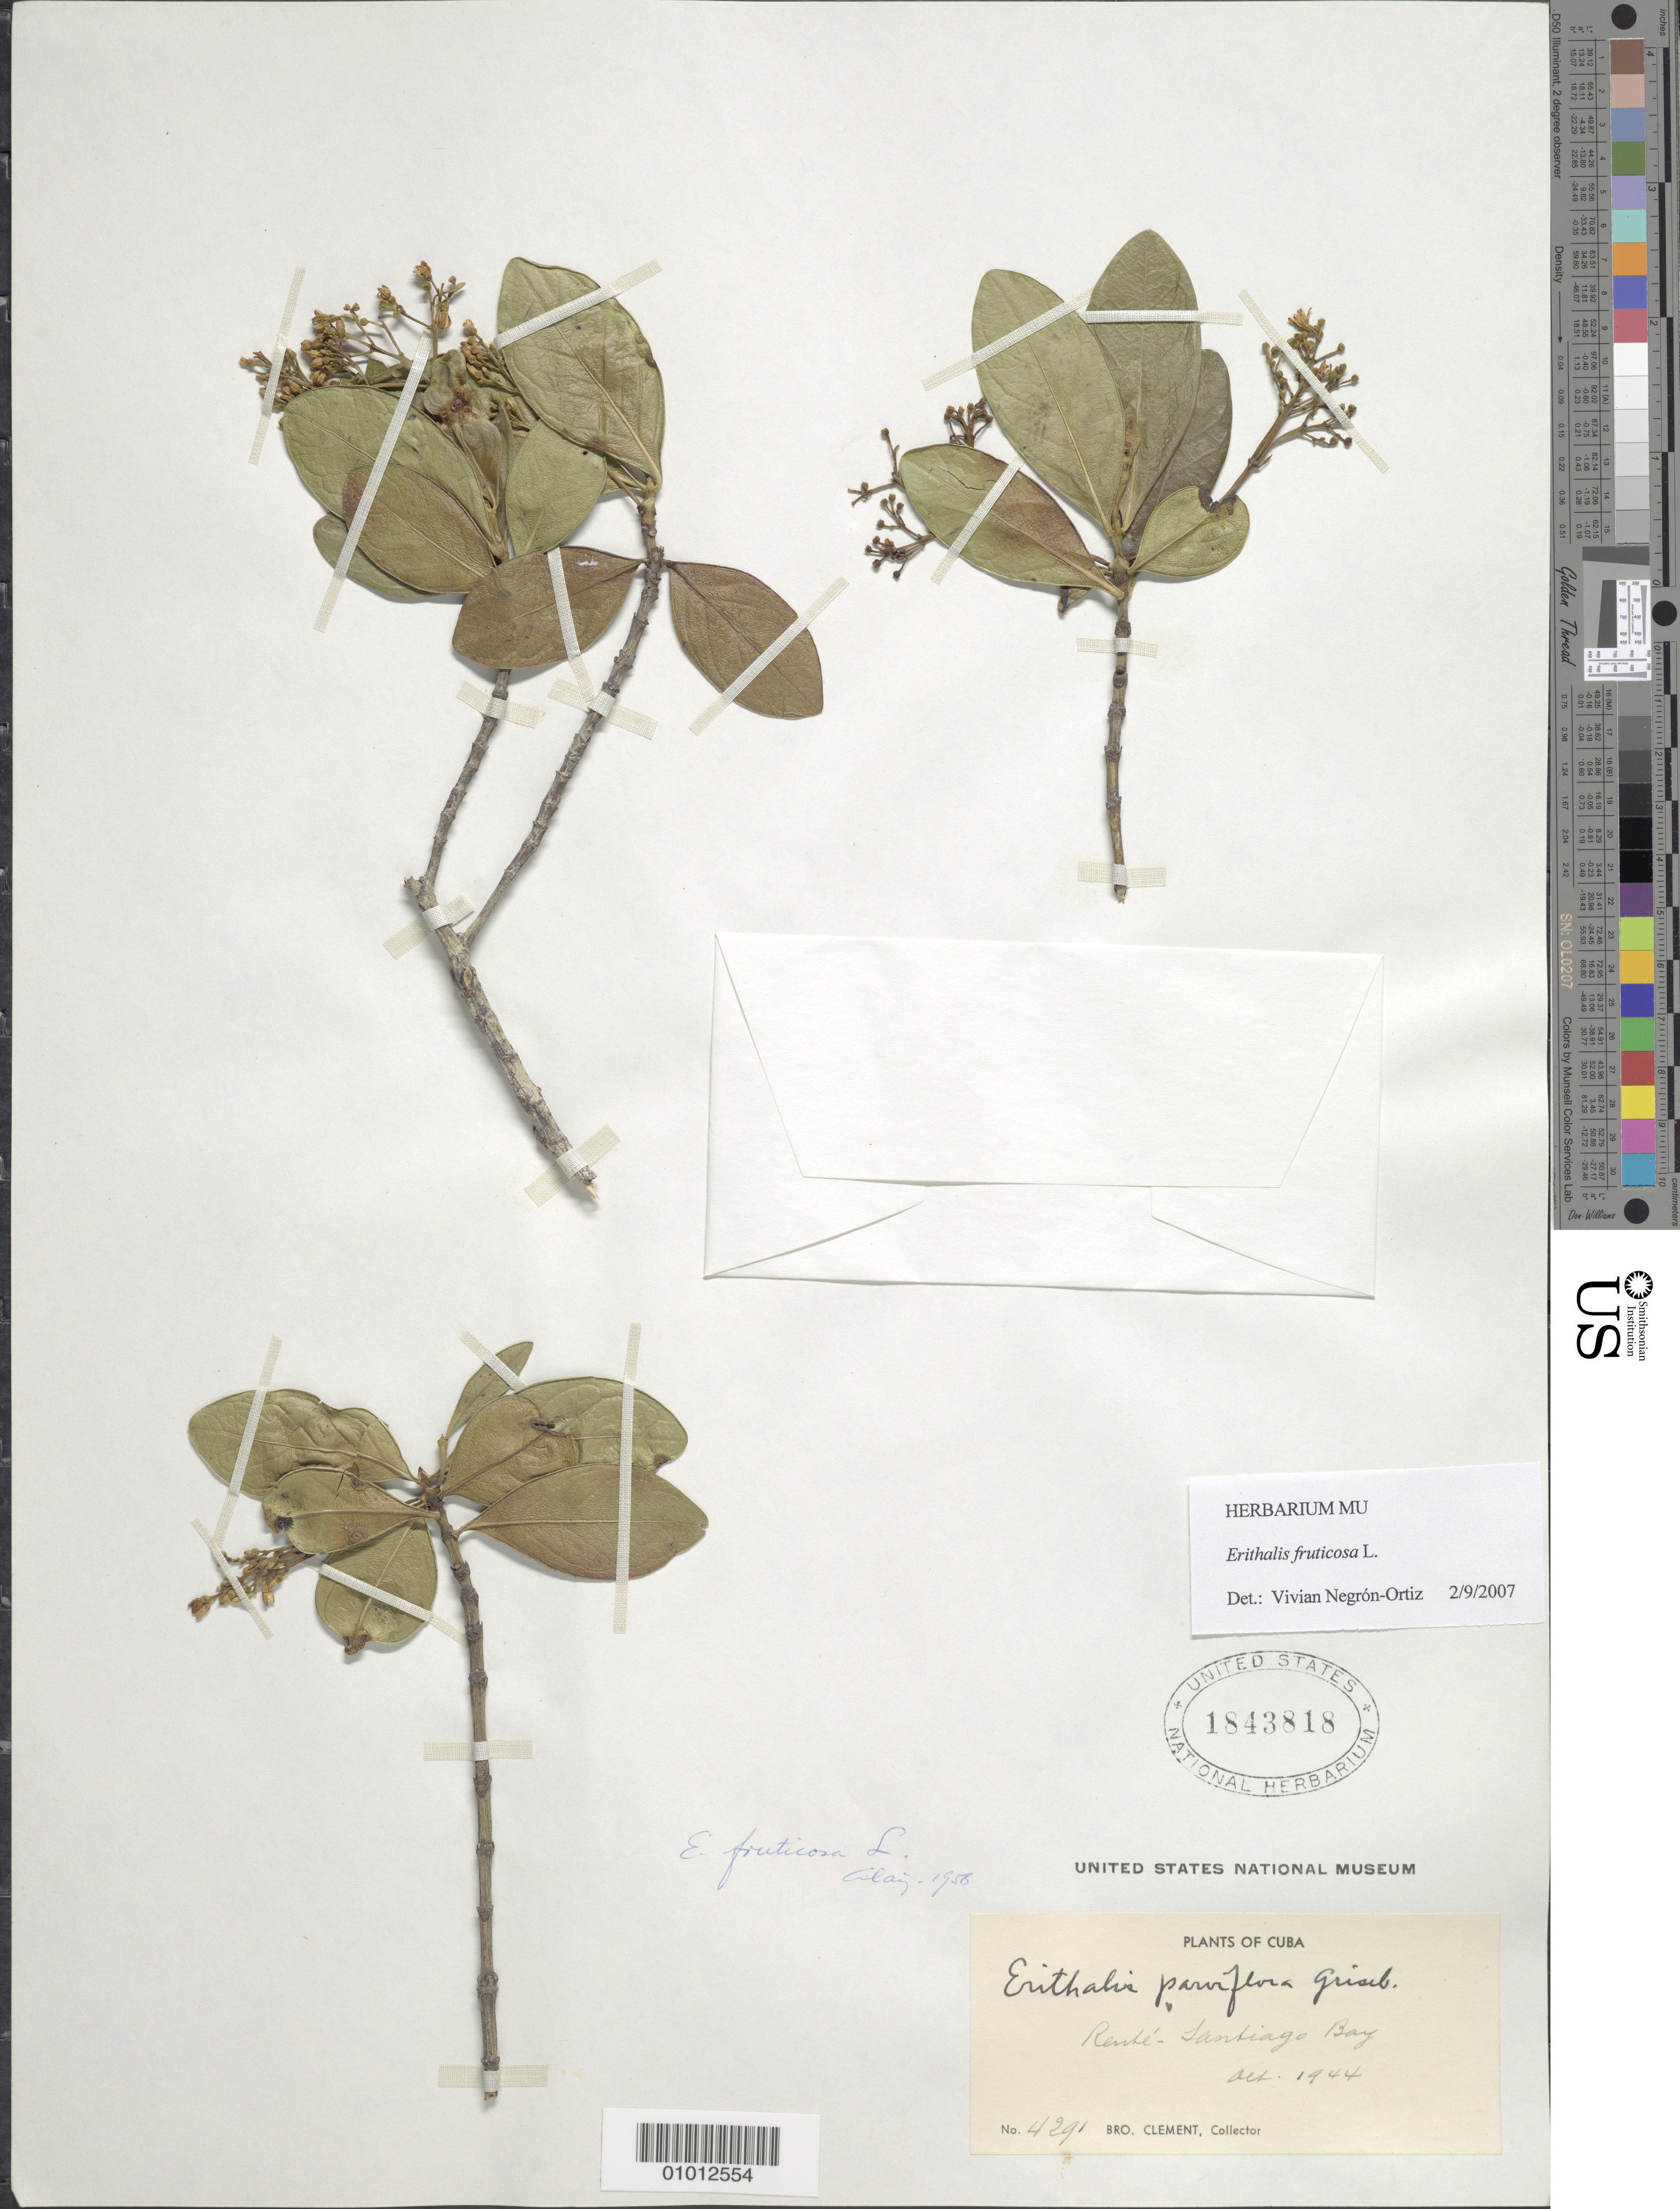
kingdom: Plantae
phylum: Tracheophyta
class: Magnoliopsida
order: Gentianales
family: Rubiaceae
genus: Erithalis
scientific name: Erithalis fruticosa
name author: L.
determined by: Negrón-Ortiz, V.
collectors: Bro. Clemente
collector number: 4291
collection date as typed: Oct 1944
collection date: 1944-10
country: Cuba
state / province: Santiago de Cuba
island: Cuba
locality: Renté, Santiago Bay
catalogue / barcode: US 1843818